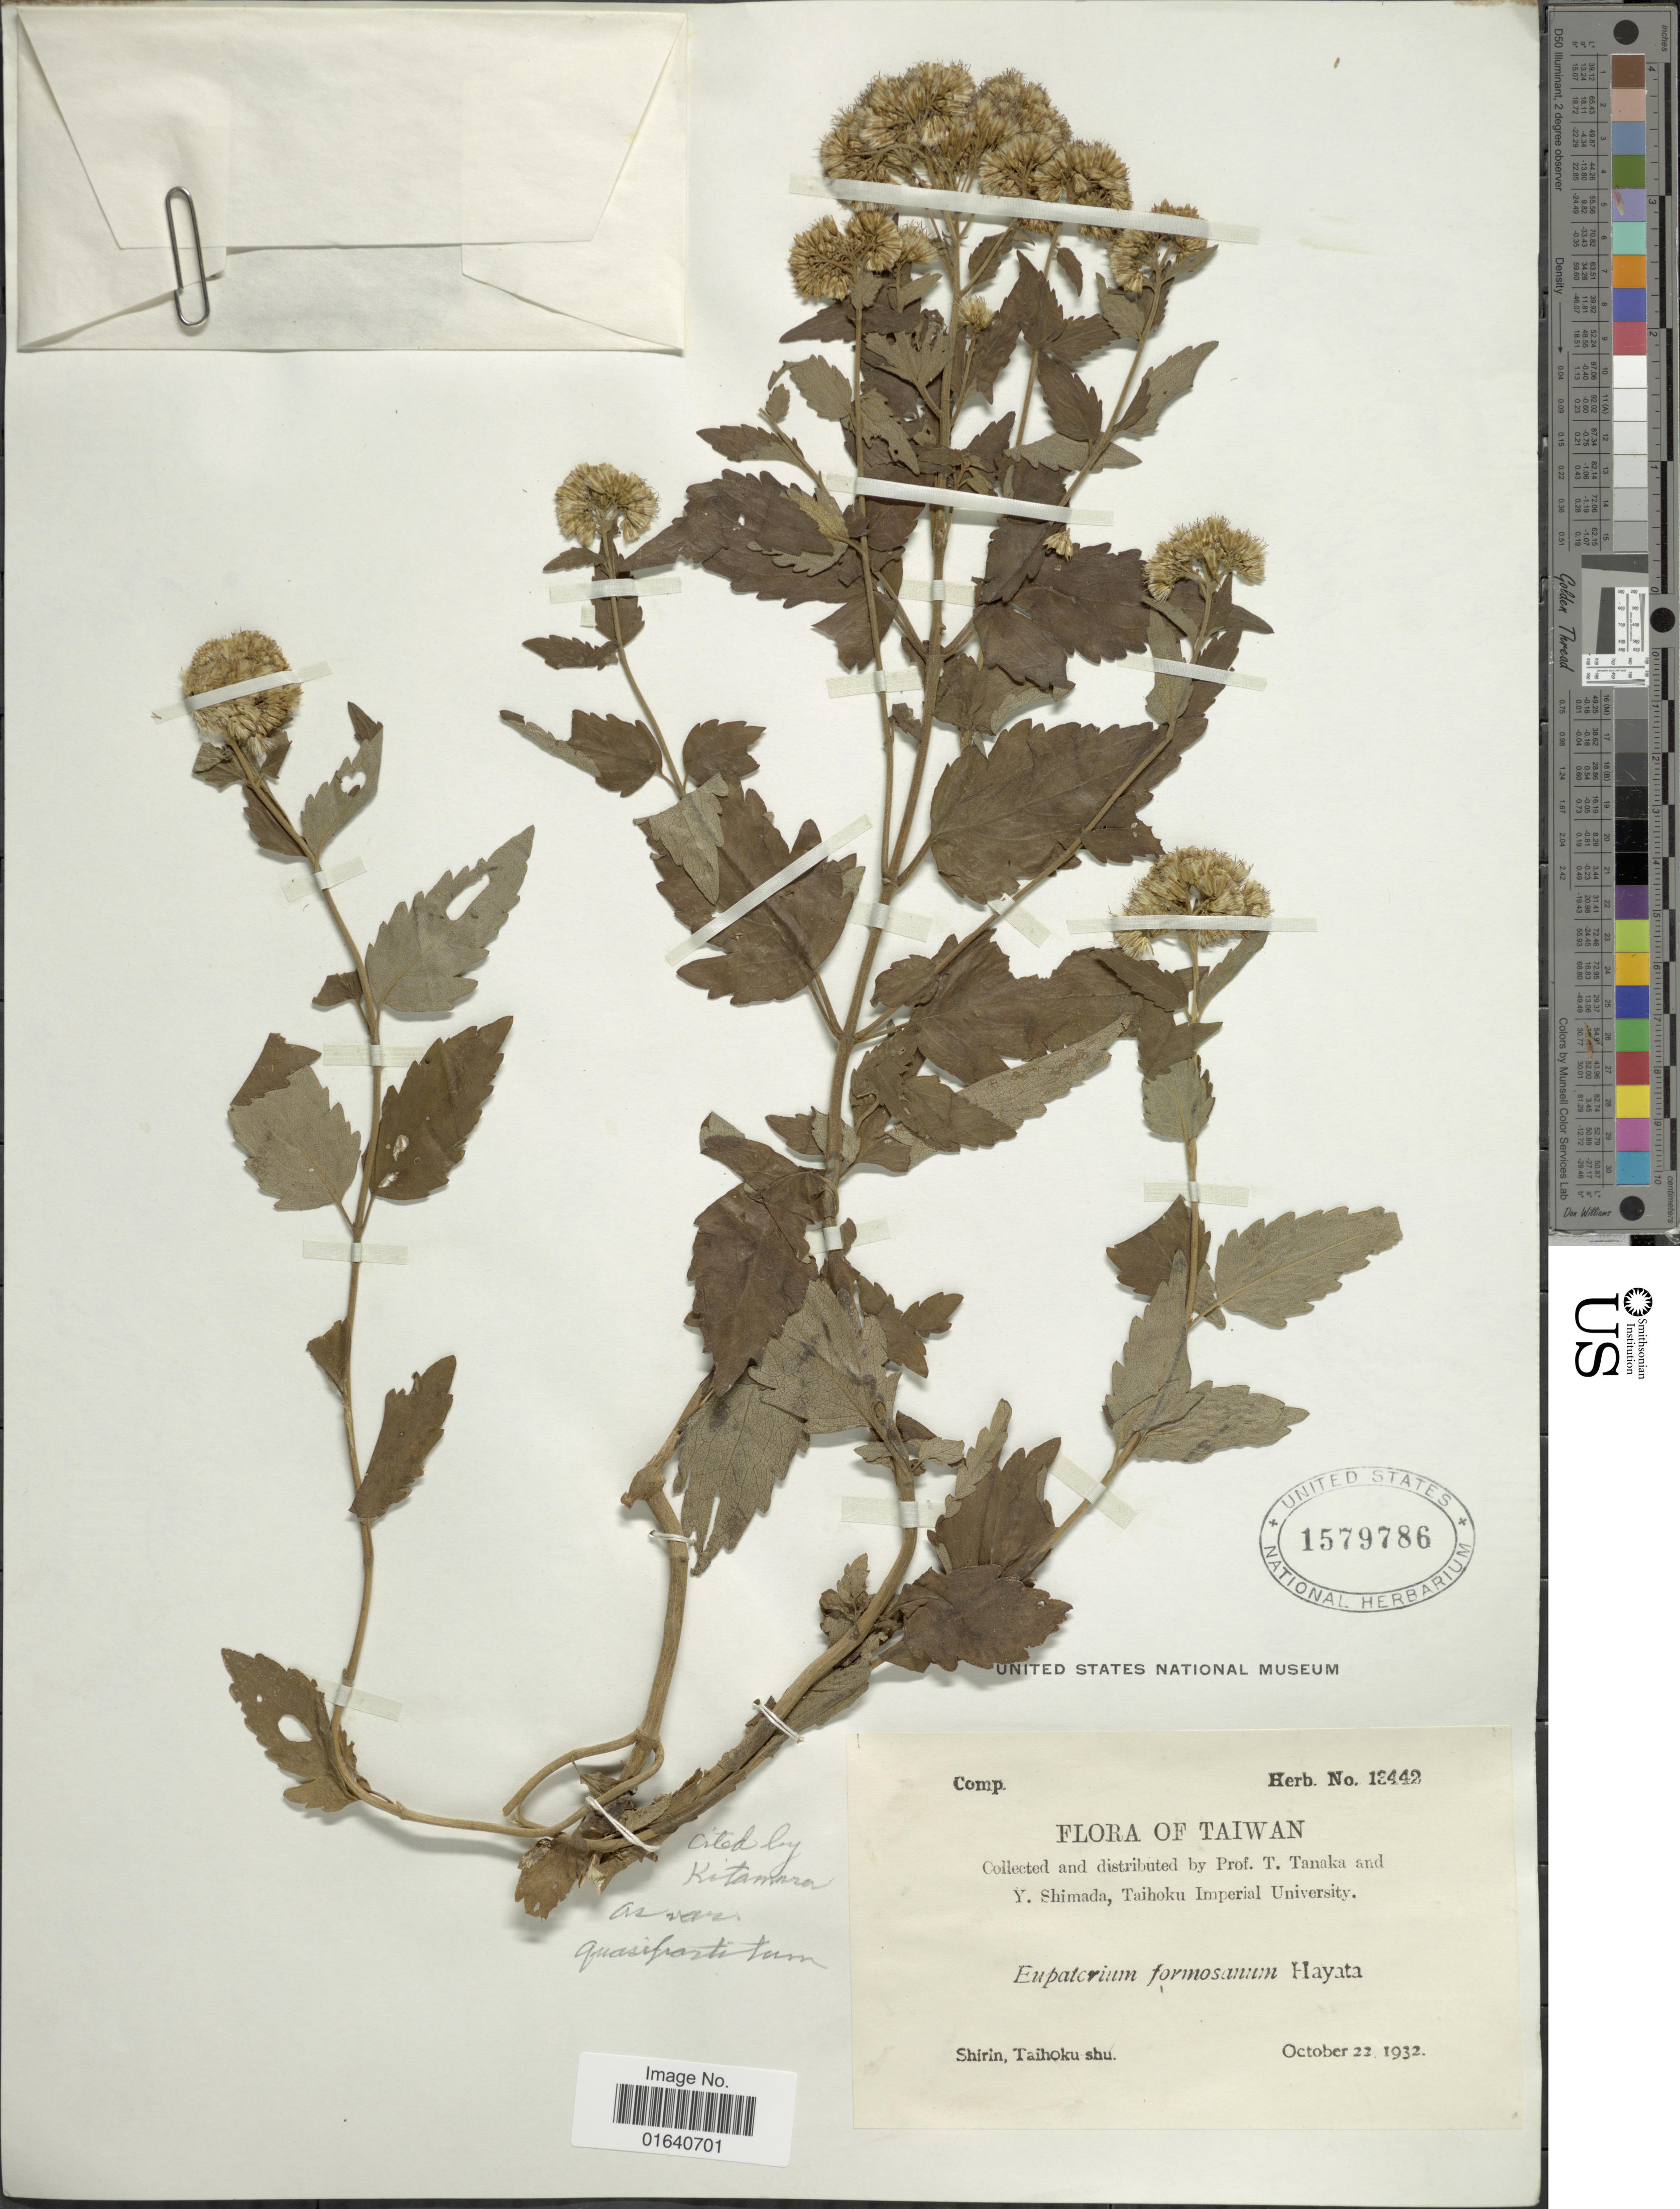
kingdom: Plantae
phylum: Tracheophyta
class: Magnoliopsida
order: Asterales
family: Asteraceae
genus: Eupatorium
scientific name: Eupatorium formosanum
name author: Hayata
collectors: T. Tanaka & Y. Shimada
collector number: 13442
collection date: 1932-10-22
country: Taiwan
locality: Shirin, Taihoku-shu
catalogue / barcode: US 1579786